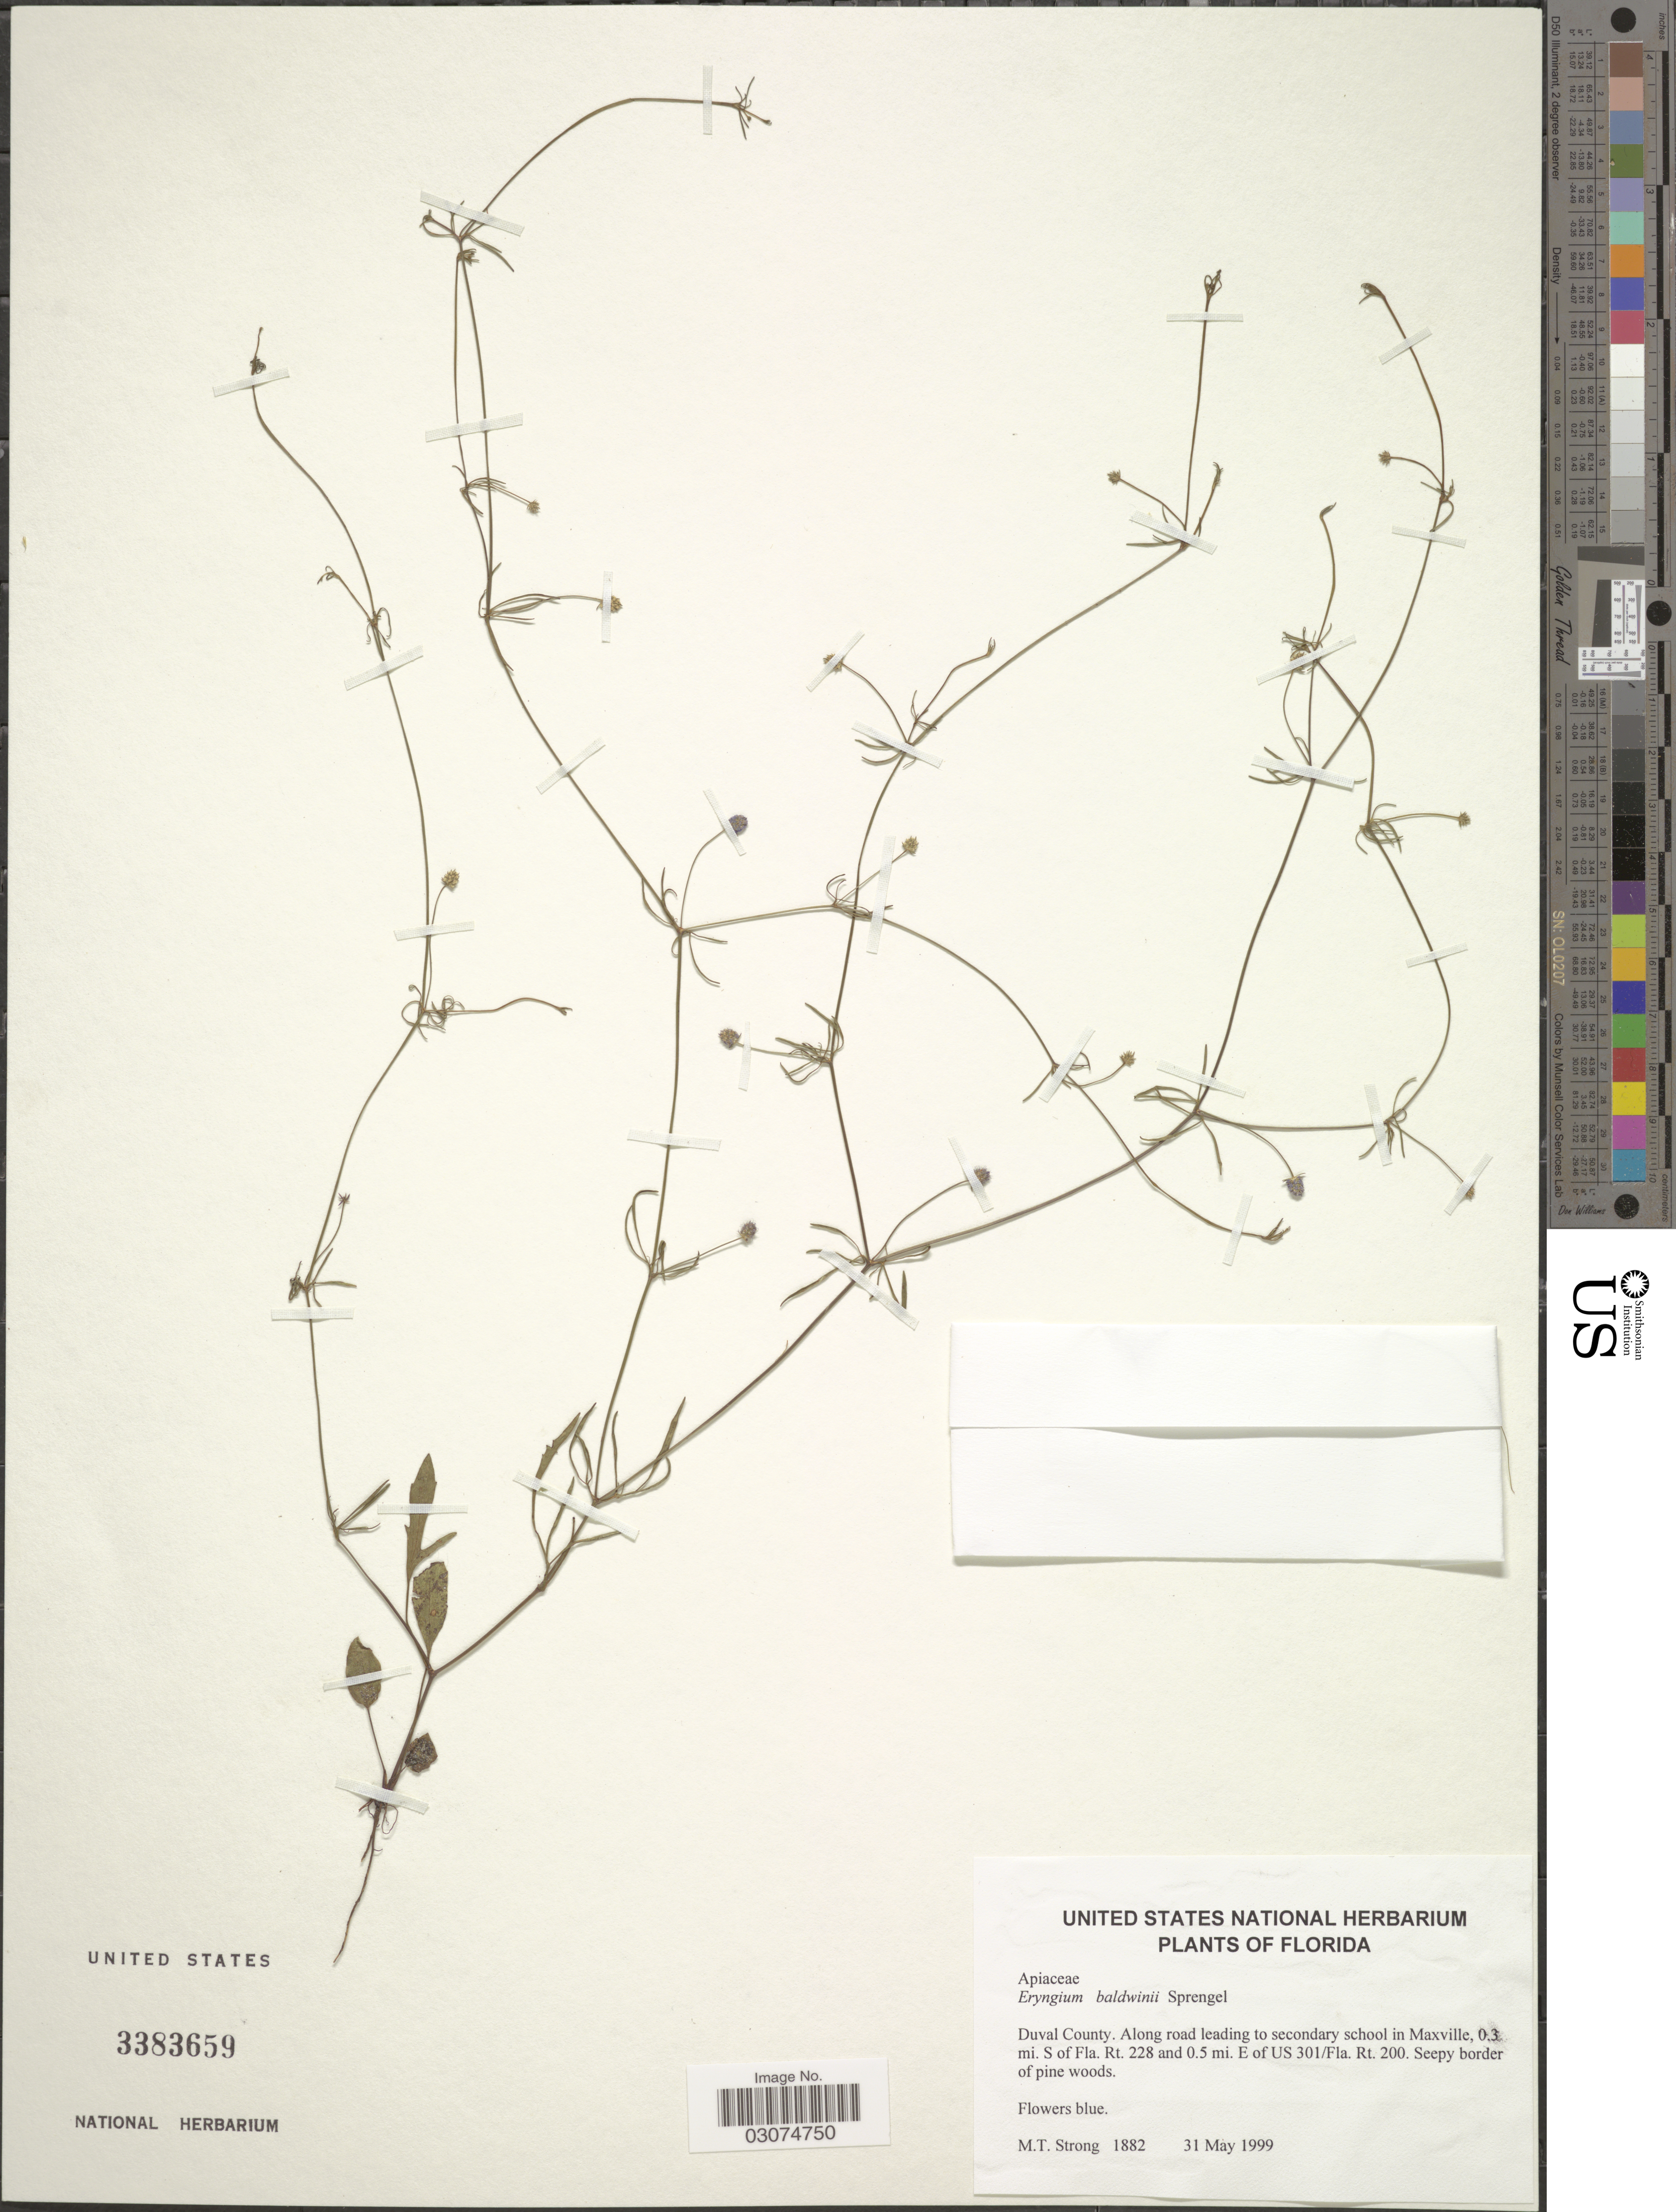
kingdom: Plantae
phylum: Tracheophyta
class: Magnoliopsida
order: Apiales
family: Apiaceae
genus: Eryngium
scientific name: Eryngium baldwinii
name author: Spreng.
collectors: M. T. Strong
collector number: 1882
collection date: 1999-05-31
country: United States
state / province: Florida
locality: Duval County. Along road leading to secondary school in Maxville, 0.3 mi. S of Fla. Rt. 228 and 0.5 mi. E of US 301/Fla. Rt. 200.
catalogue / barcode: US 3383659